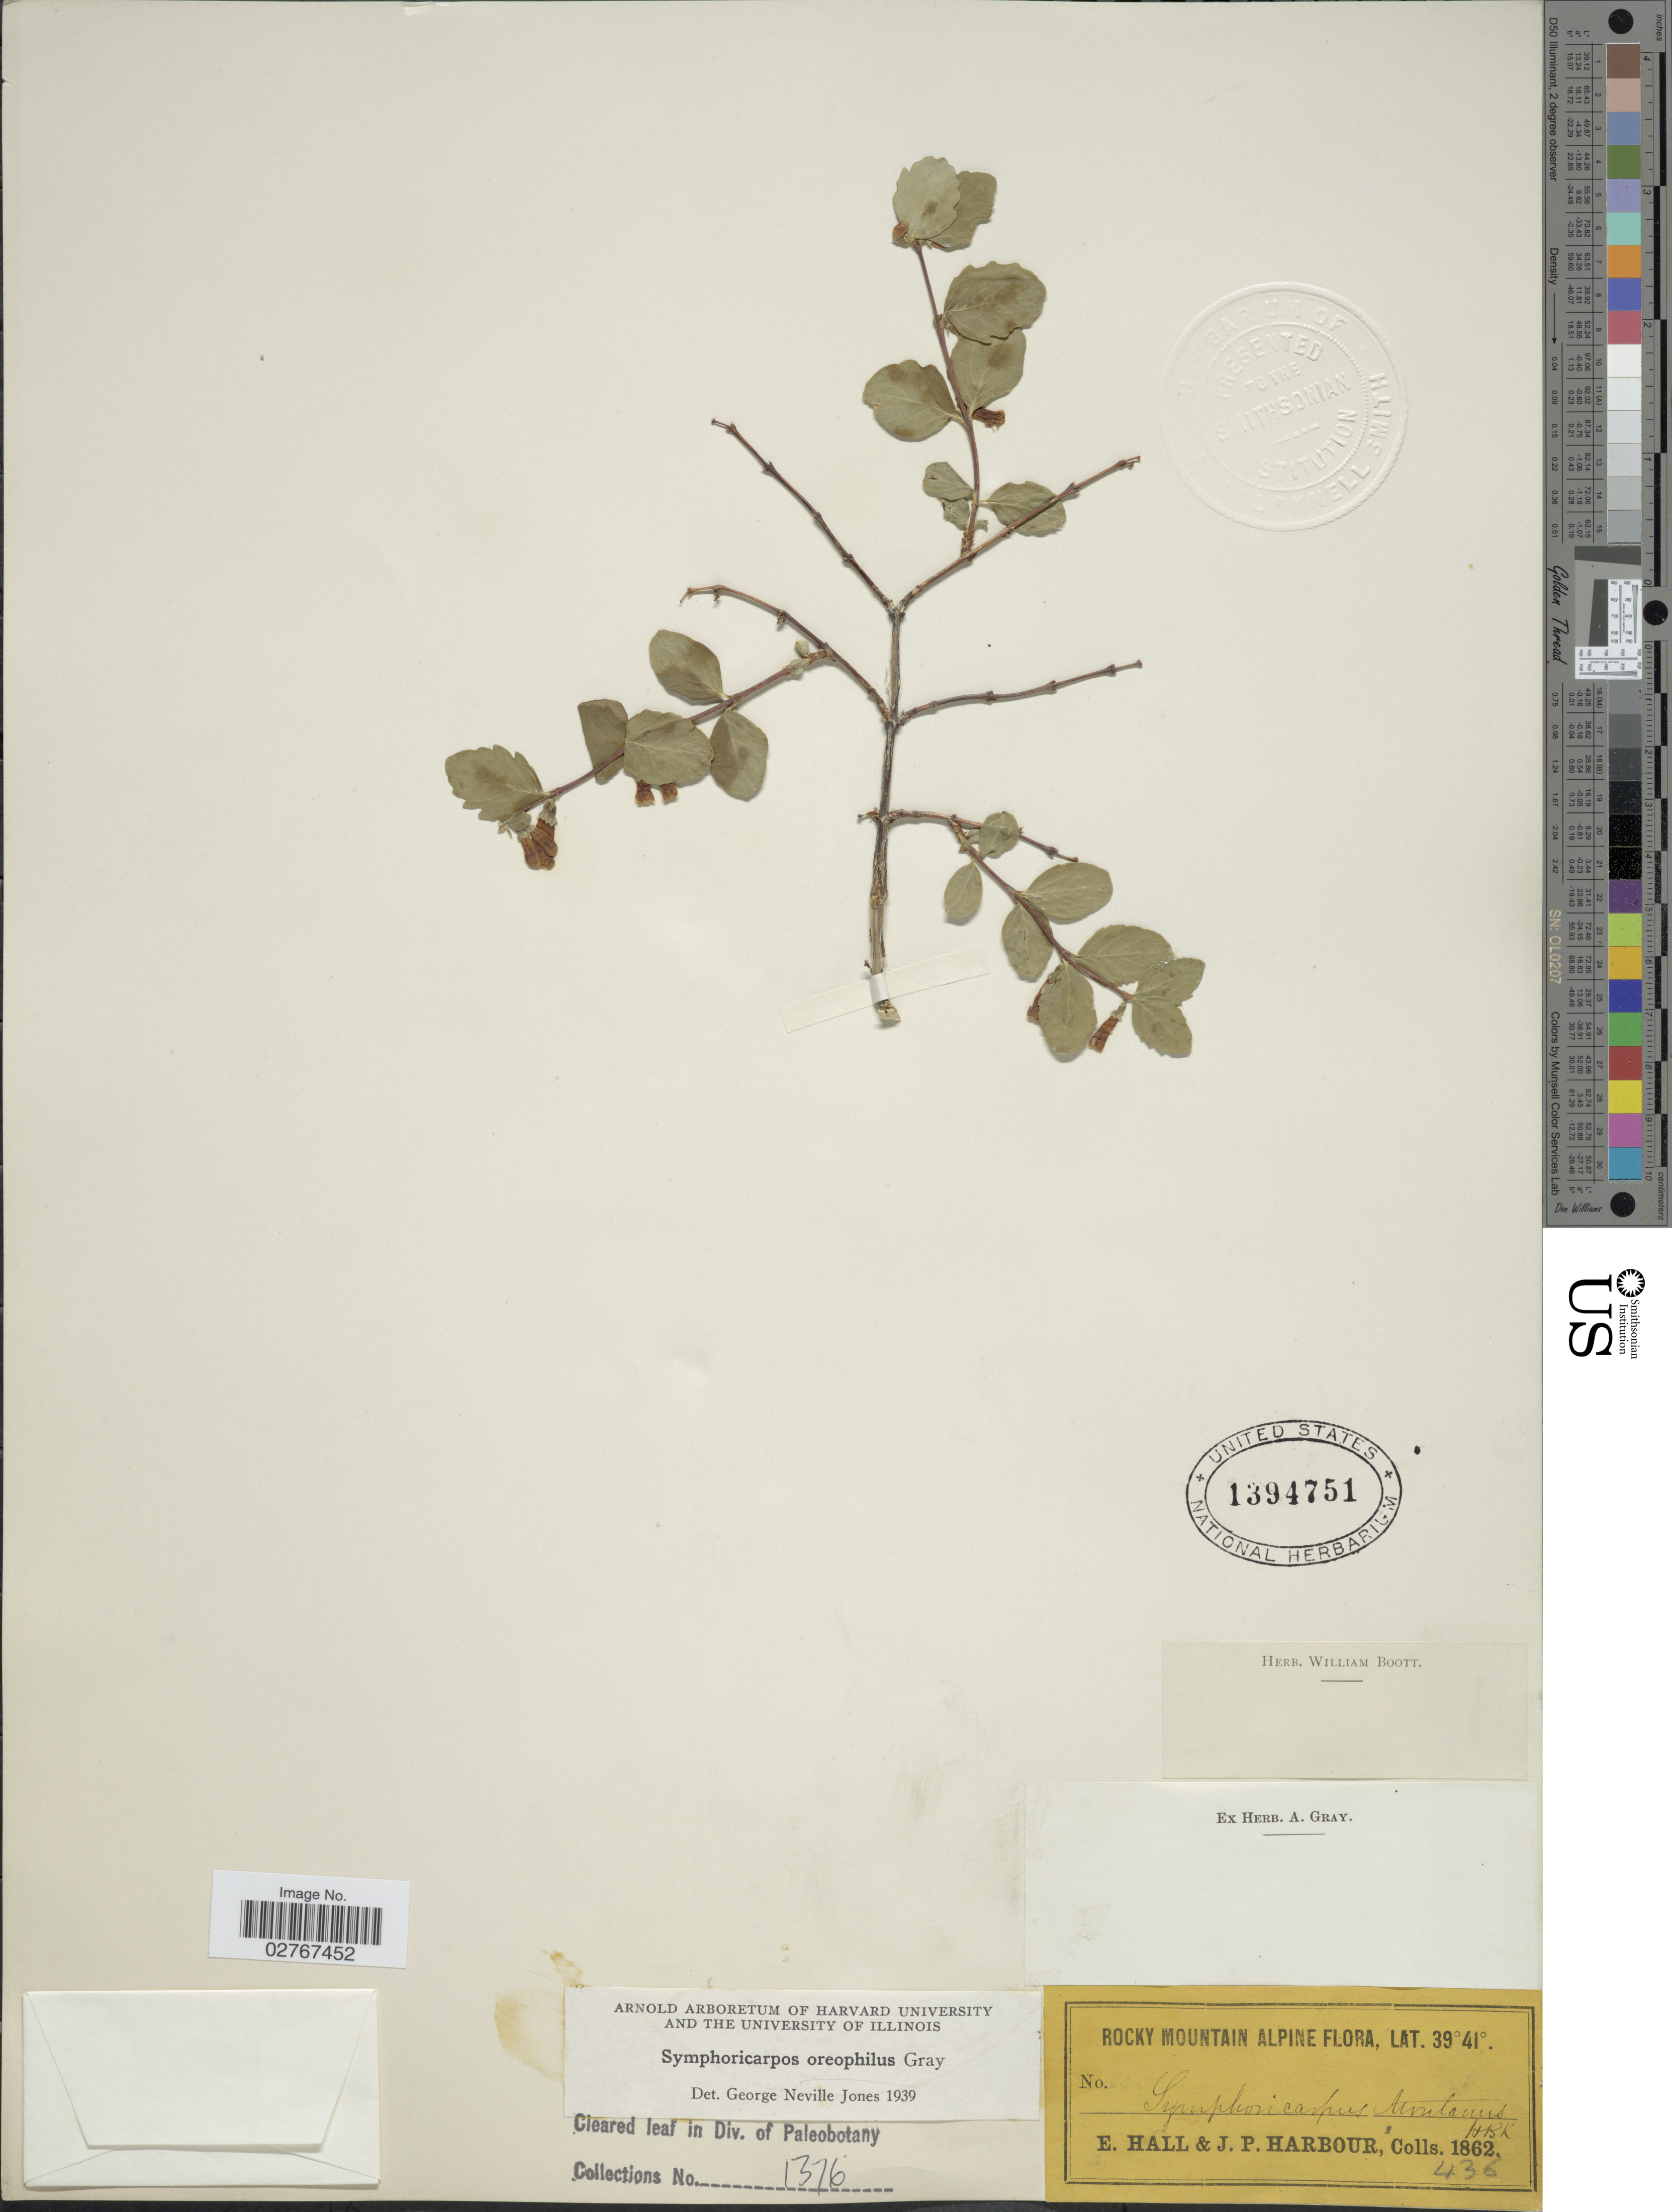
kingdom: Plantae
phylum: Tracheophyta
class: Magnoliopsida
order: Dipsacales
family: Caprifoliaceae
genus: Symphoricarpos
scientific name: Symphoricarpos oreophilus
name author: A. Gray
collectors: E. Hall & J. Harbour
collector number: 436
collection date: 1862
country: United States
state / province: Colorado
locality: Rocky Mtns. Alpine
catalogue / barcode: US 1394751